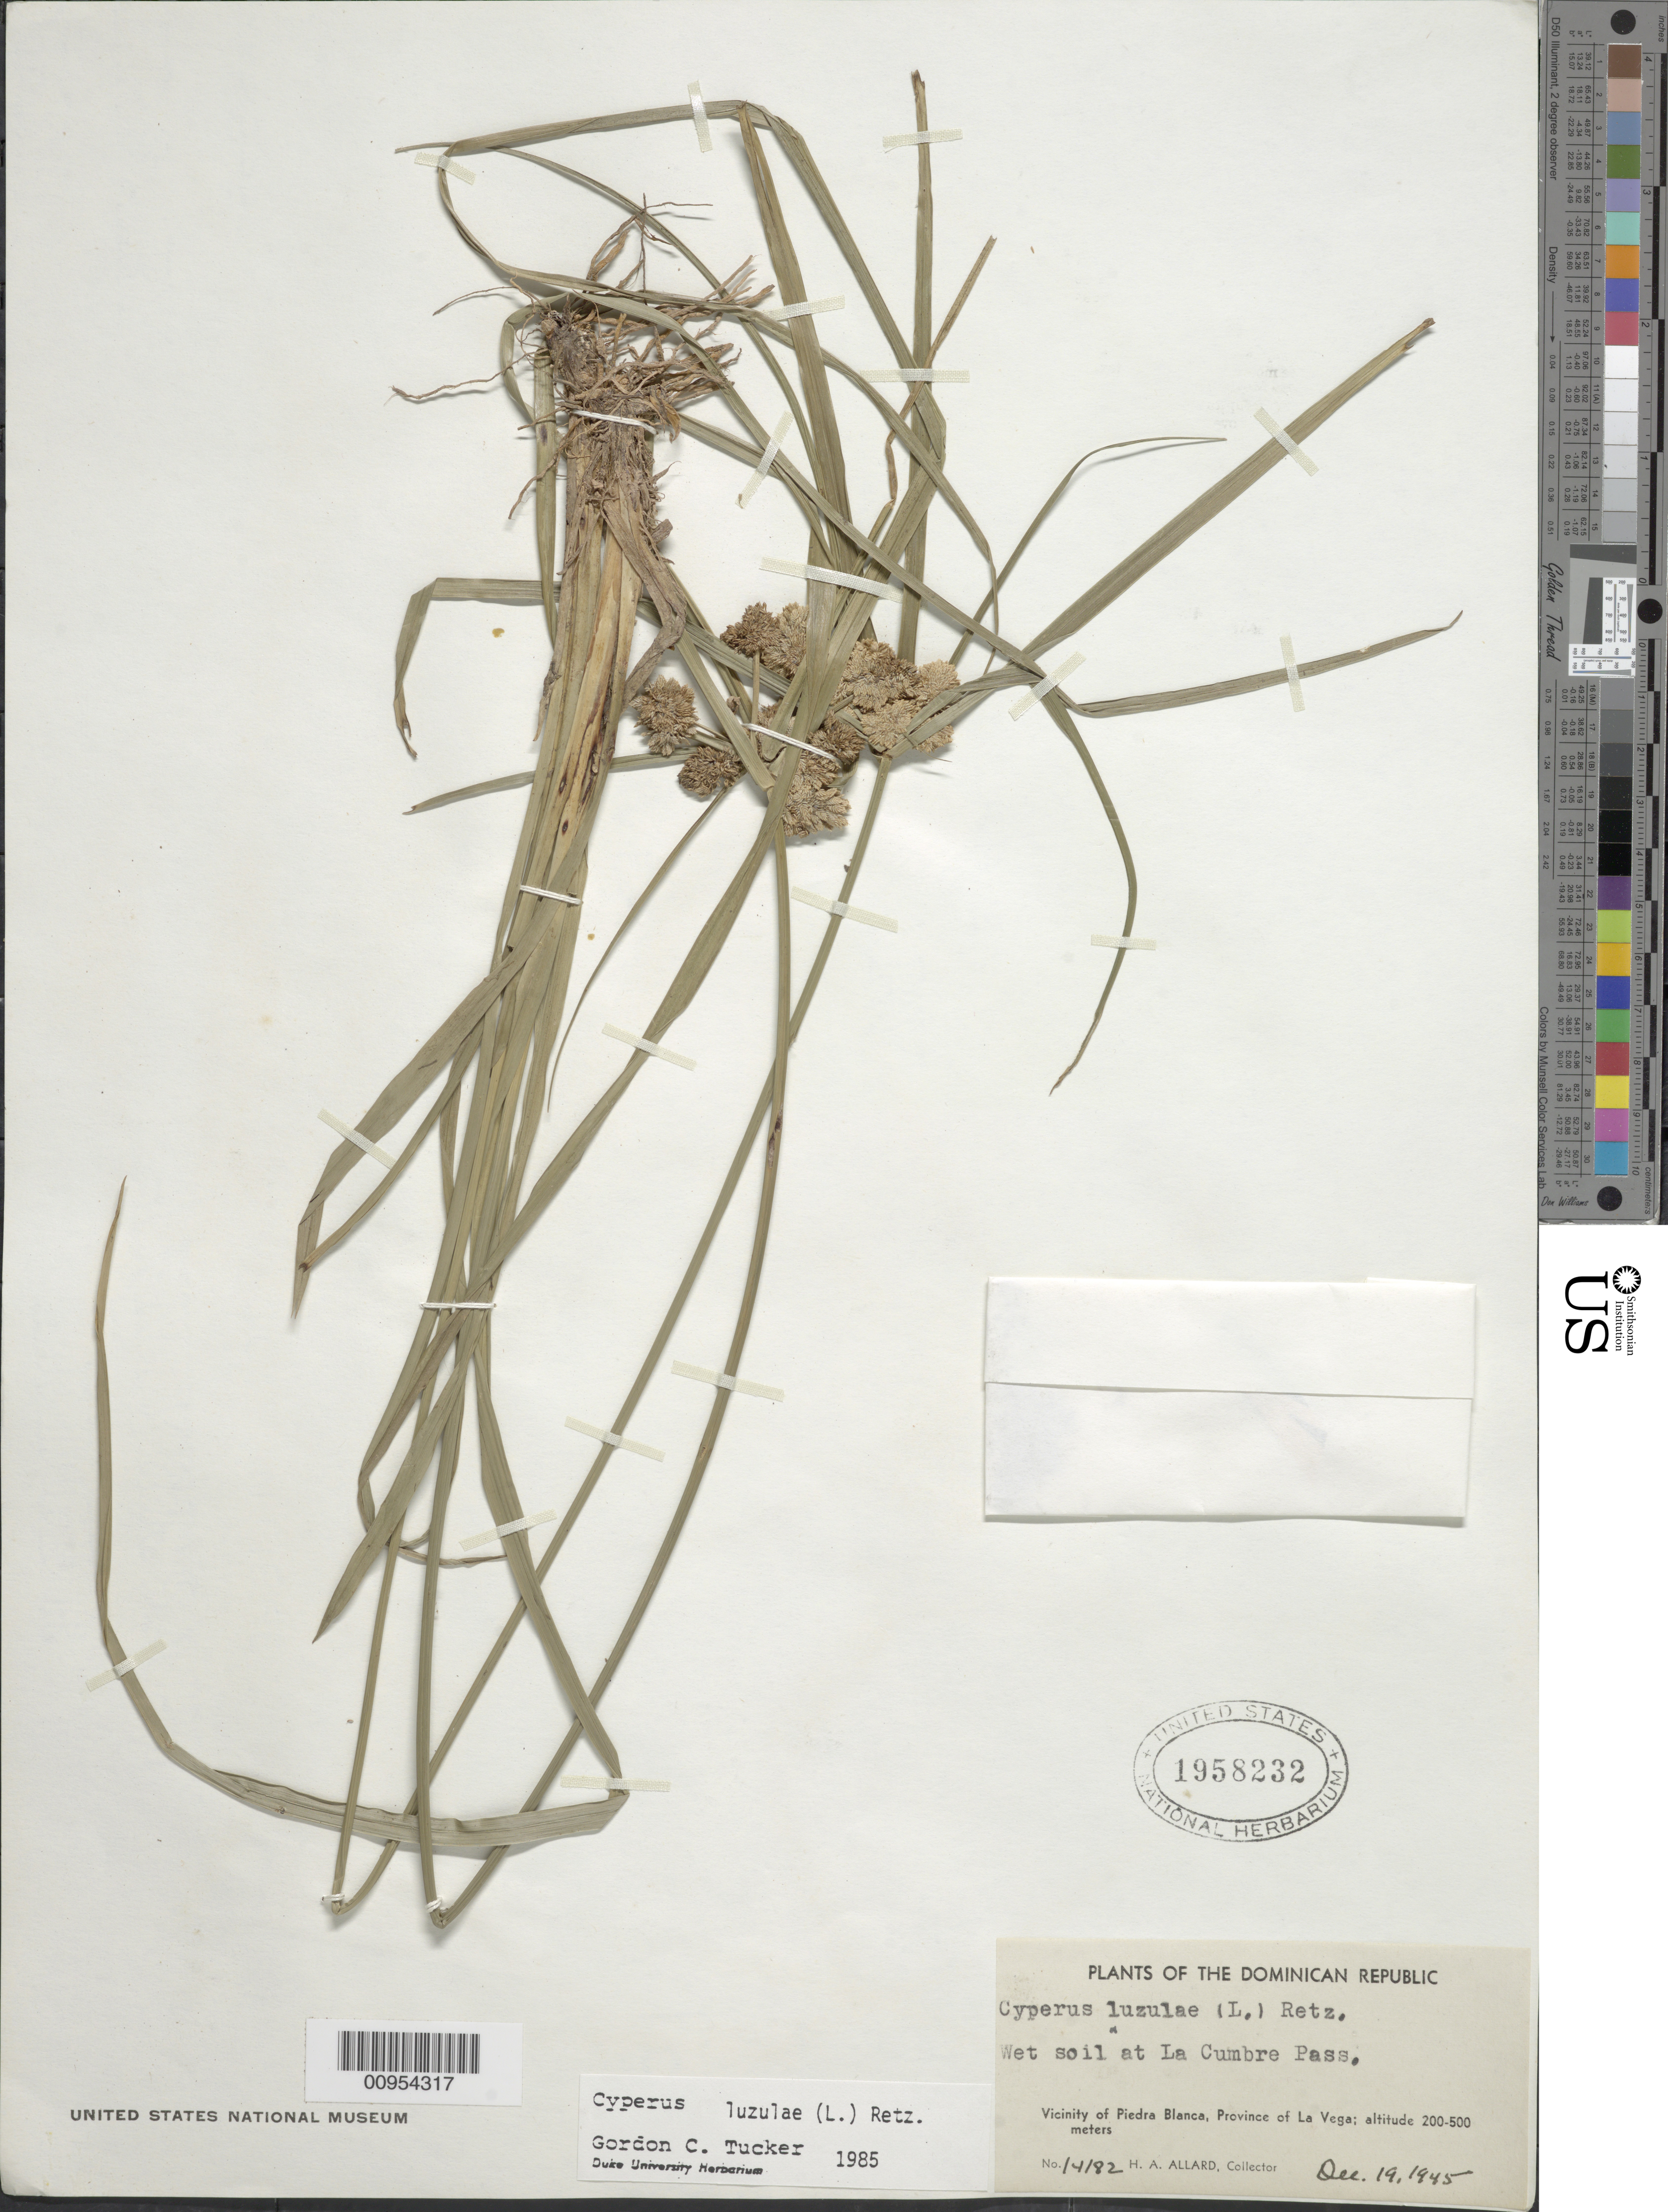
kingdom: Plantae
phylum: Tracheophyta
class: Liliopsida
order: Poales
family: Cyperaceae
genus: Cyperus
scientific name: Cyperus luzulae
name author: (L.) Rottb. ex Retz.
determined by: Tucker, G. C.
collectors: H. A. Allard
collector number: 14182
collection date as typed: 19 Dec 1945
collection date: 1945-12-19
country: Dominican Republic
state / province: La Vega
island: Hispaniola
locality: Vicinity of Piedra Blanca, at La Cumbre Pass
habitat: Wet soil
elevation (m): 200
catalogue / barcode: US 1958232